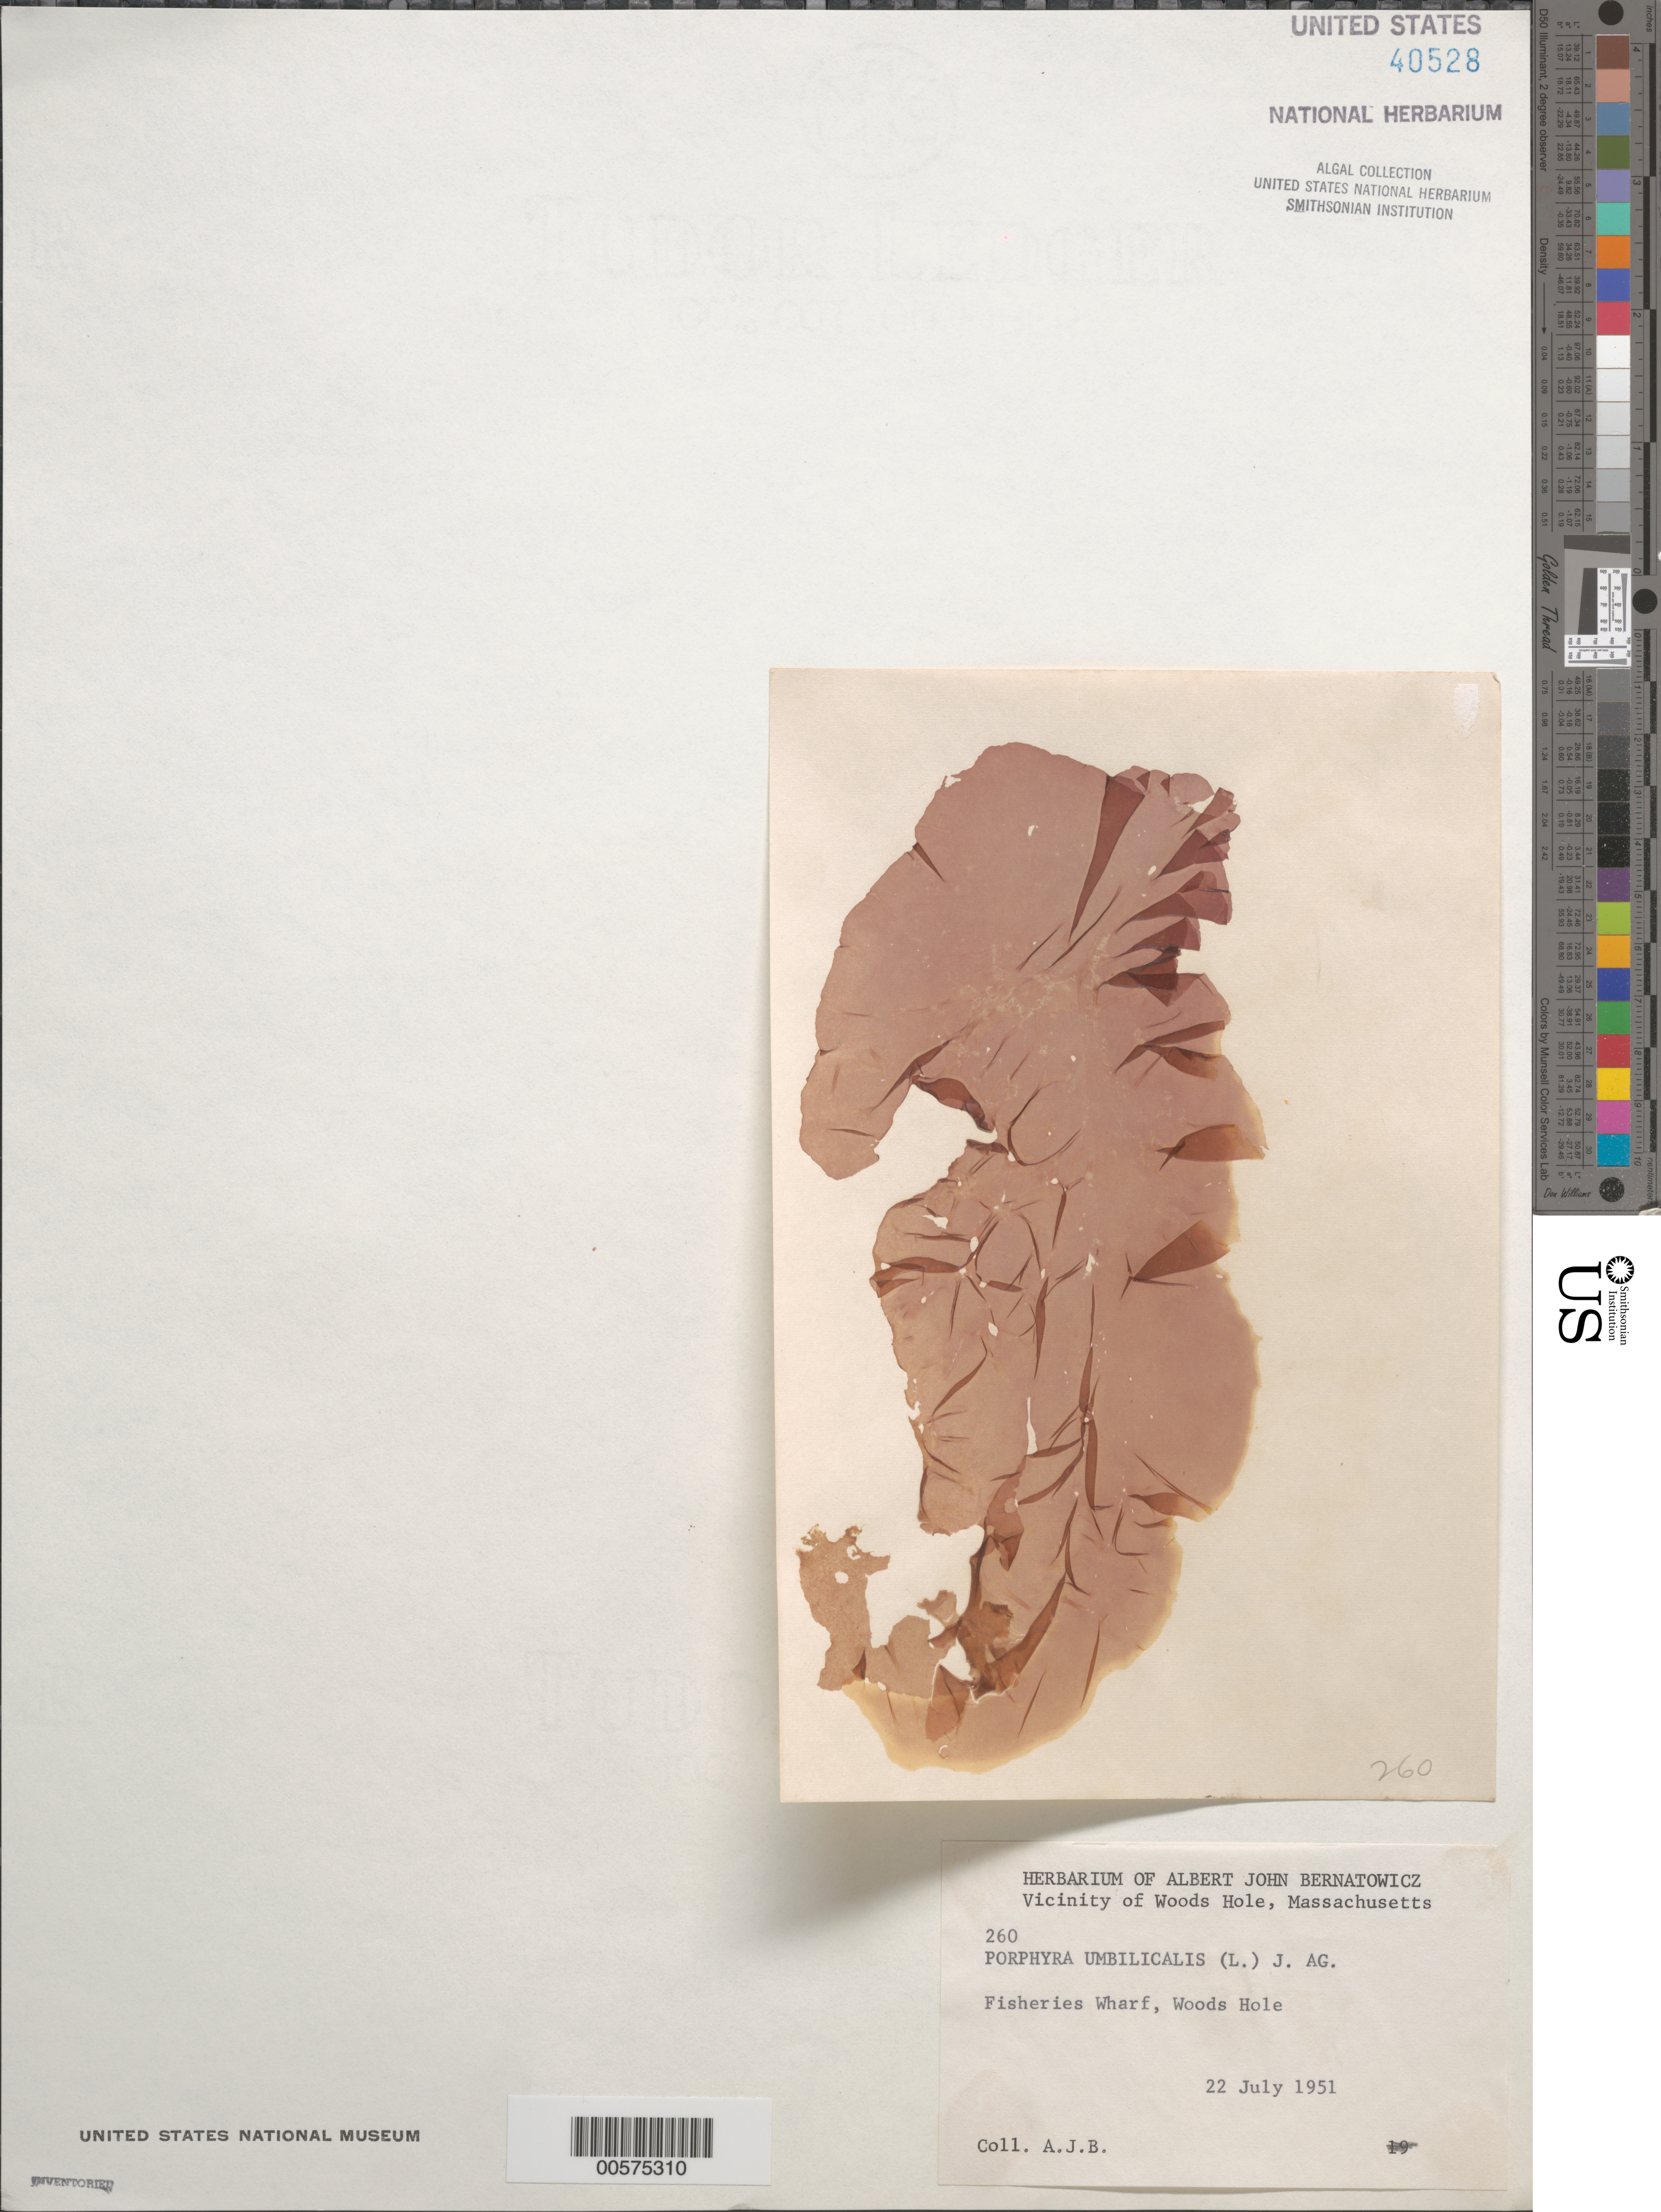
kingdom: Plantae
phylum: Rhodophyta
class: Bangiophyceae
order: Bangiales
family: Bangiaceae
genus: Porphyra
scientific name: Porphyra umbilicalis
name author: Kütz.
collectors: A. Bernatowicz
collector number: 260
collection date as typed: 22 Jul 1951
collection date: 1951-07-22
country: United States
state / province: Massachusetts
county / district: Barnstable County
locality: Woods Hole, Fisheries wharf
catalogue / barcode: US 40528